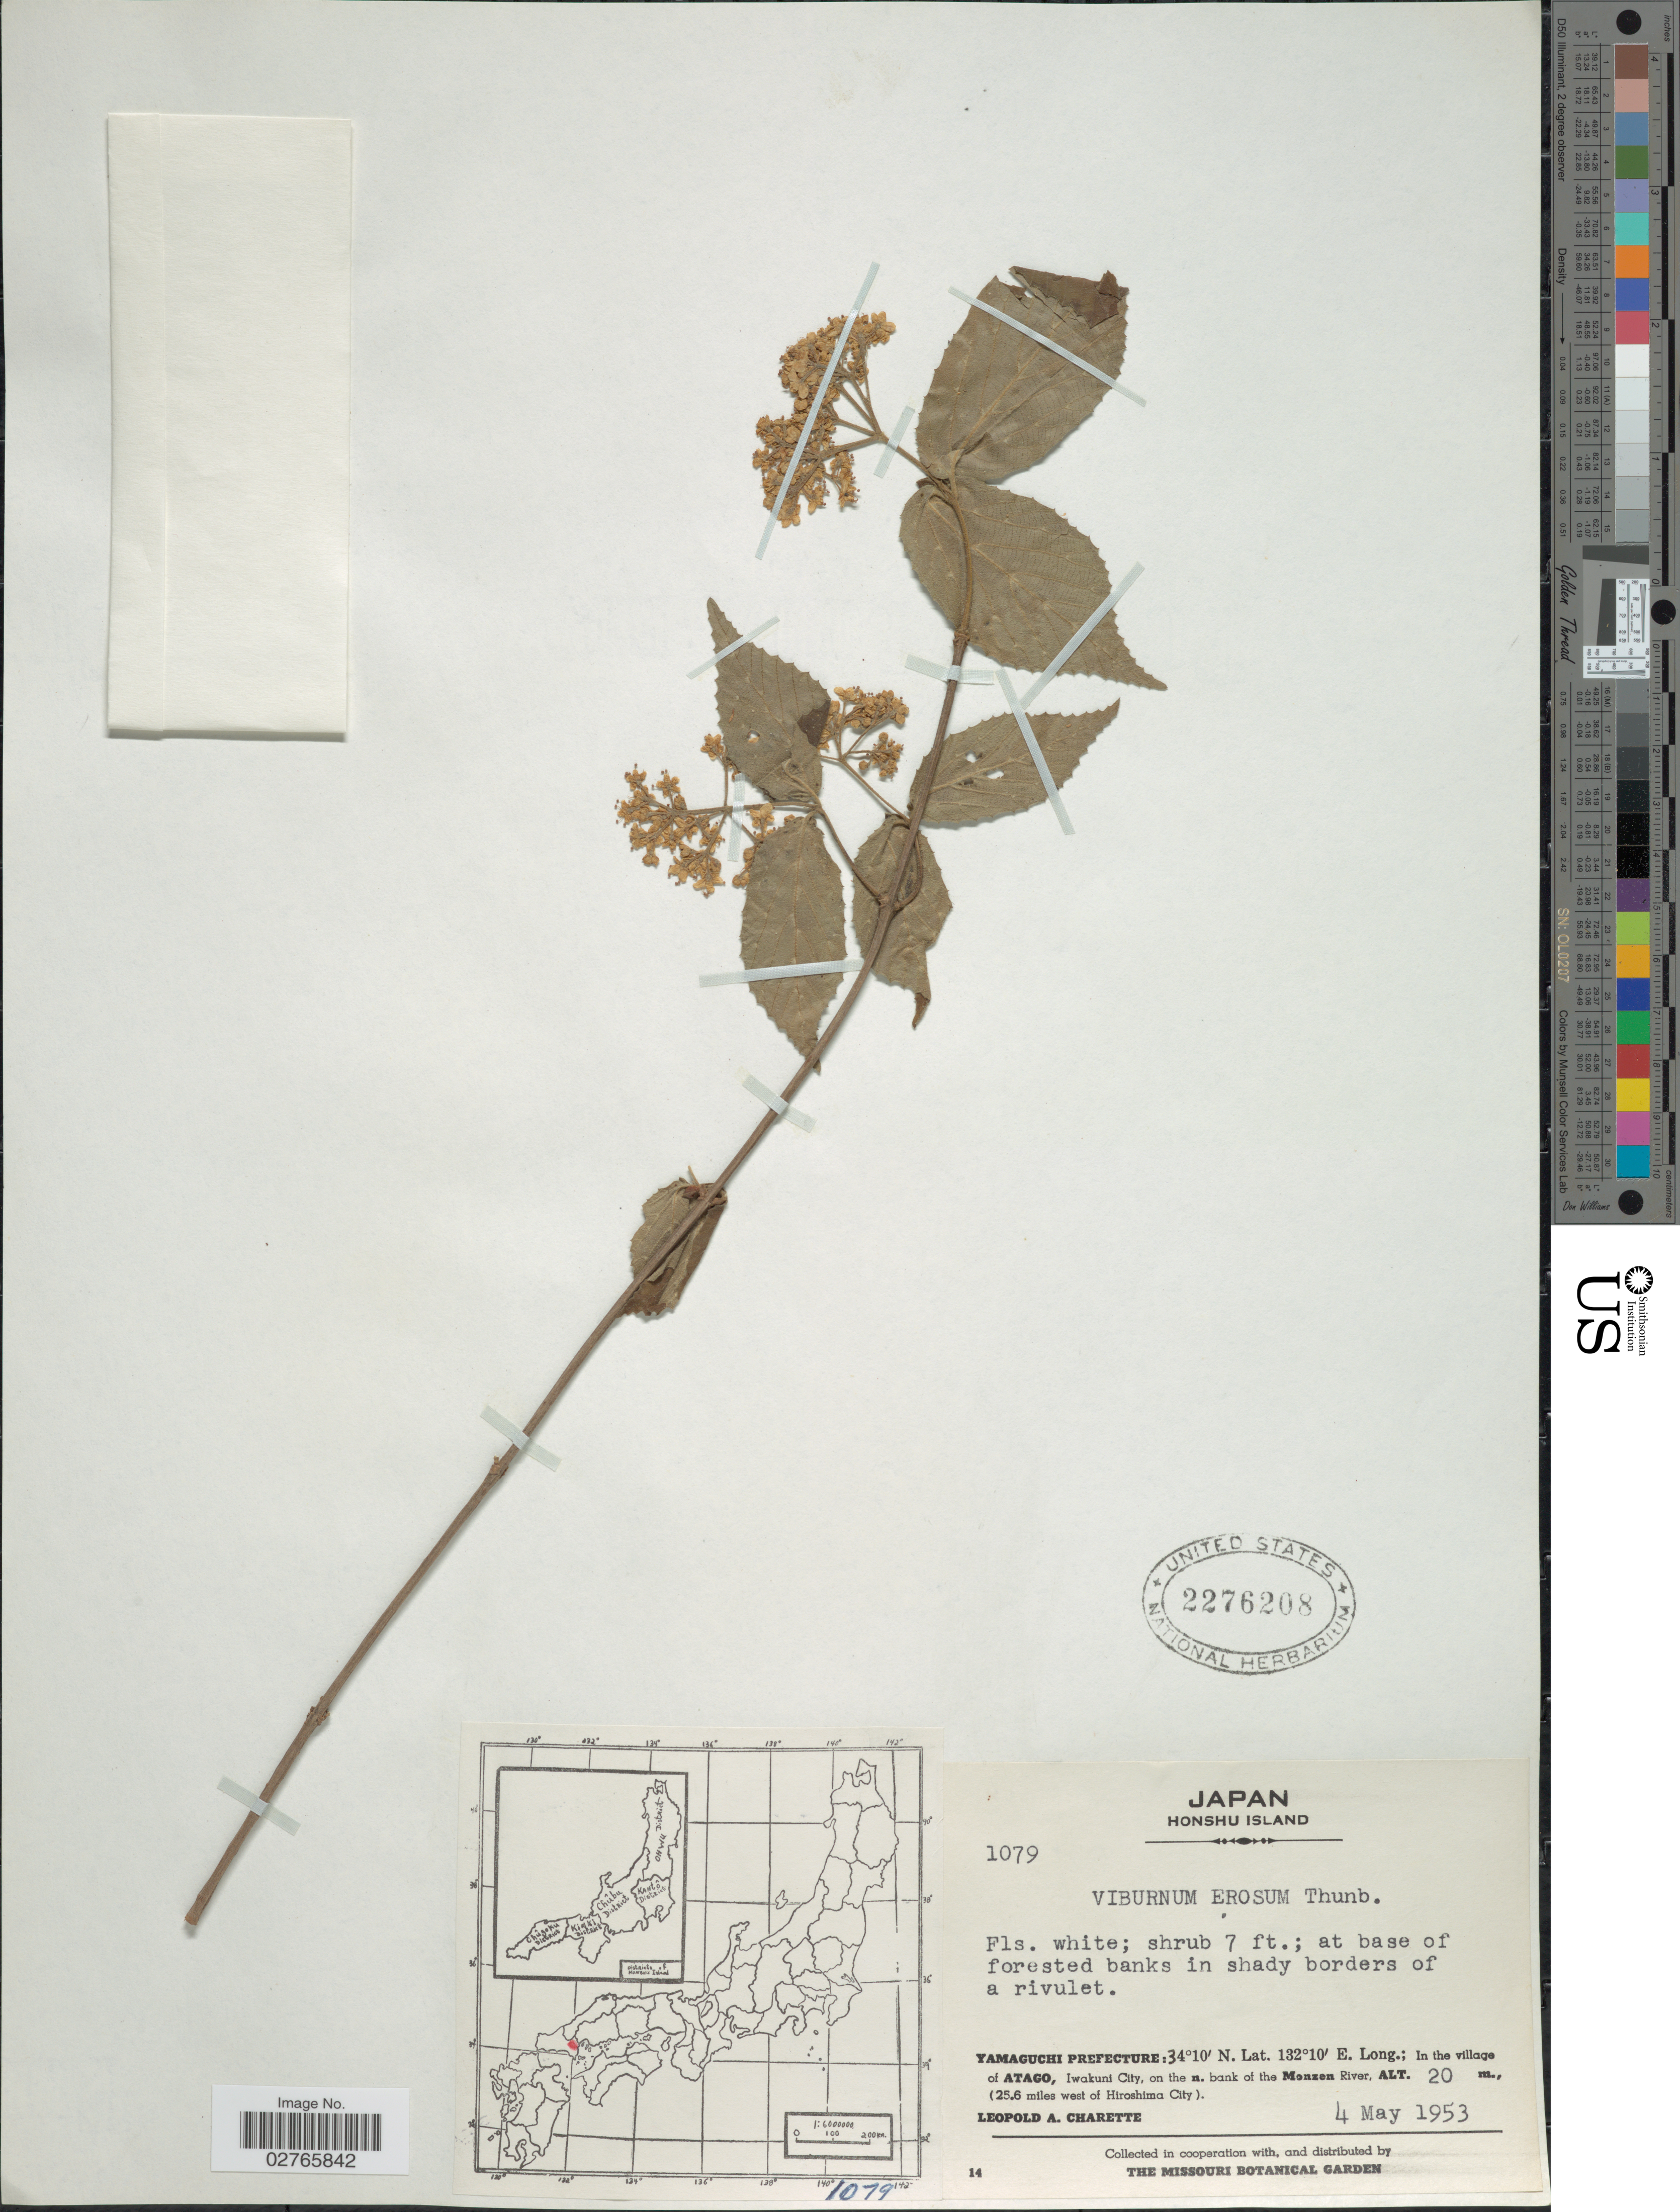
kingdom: Plantae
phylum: Tracheophyta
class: Magnoliopsida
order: Dipsacales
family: Viburnaceae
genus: Viburnum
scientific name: Viburnum erosum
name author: Thunb.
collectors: L. A. Charette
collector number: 1079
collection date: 1953-05-04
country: Japan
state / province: Yamaguti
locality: Honshu Island. Yamaguchi Prefecture. In the village of Atago, Iwakuni City, on the n. bank of the Monzena River. (25.6 miles west of Hiroshima City).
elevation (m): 20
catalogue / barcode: US 2276208